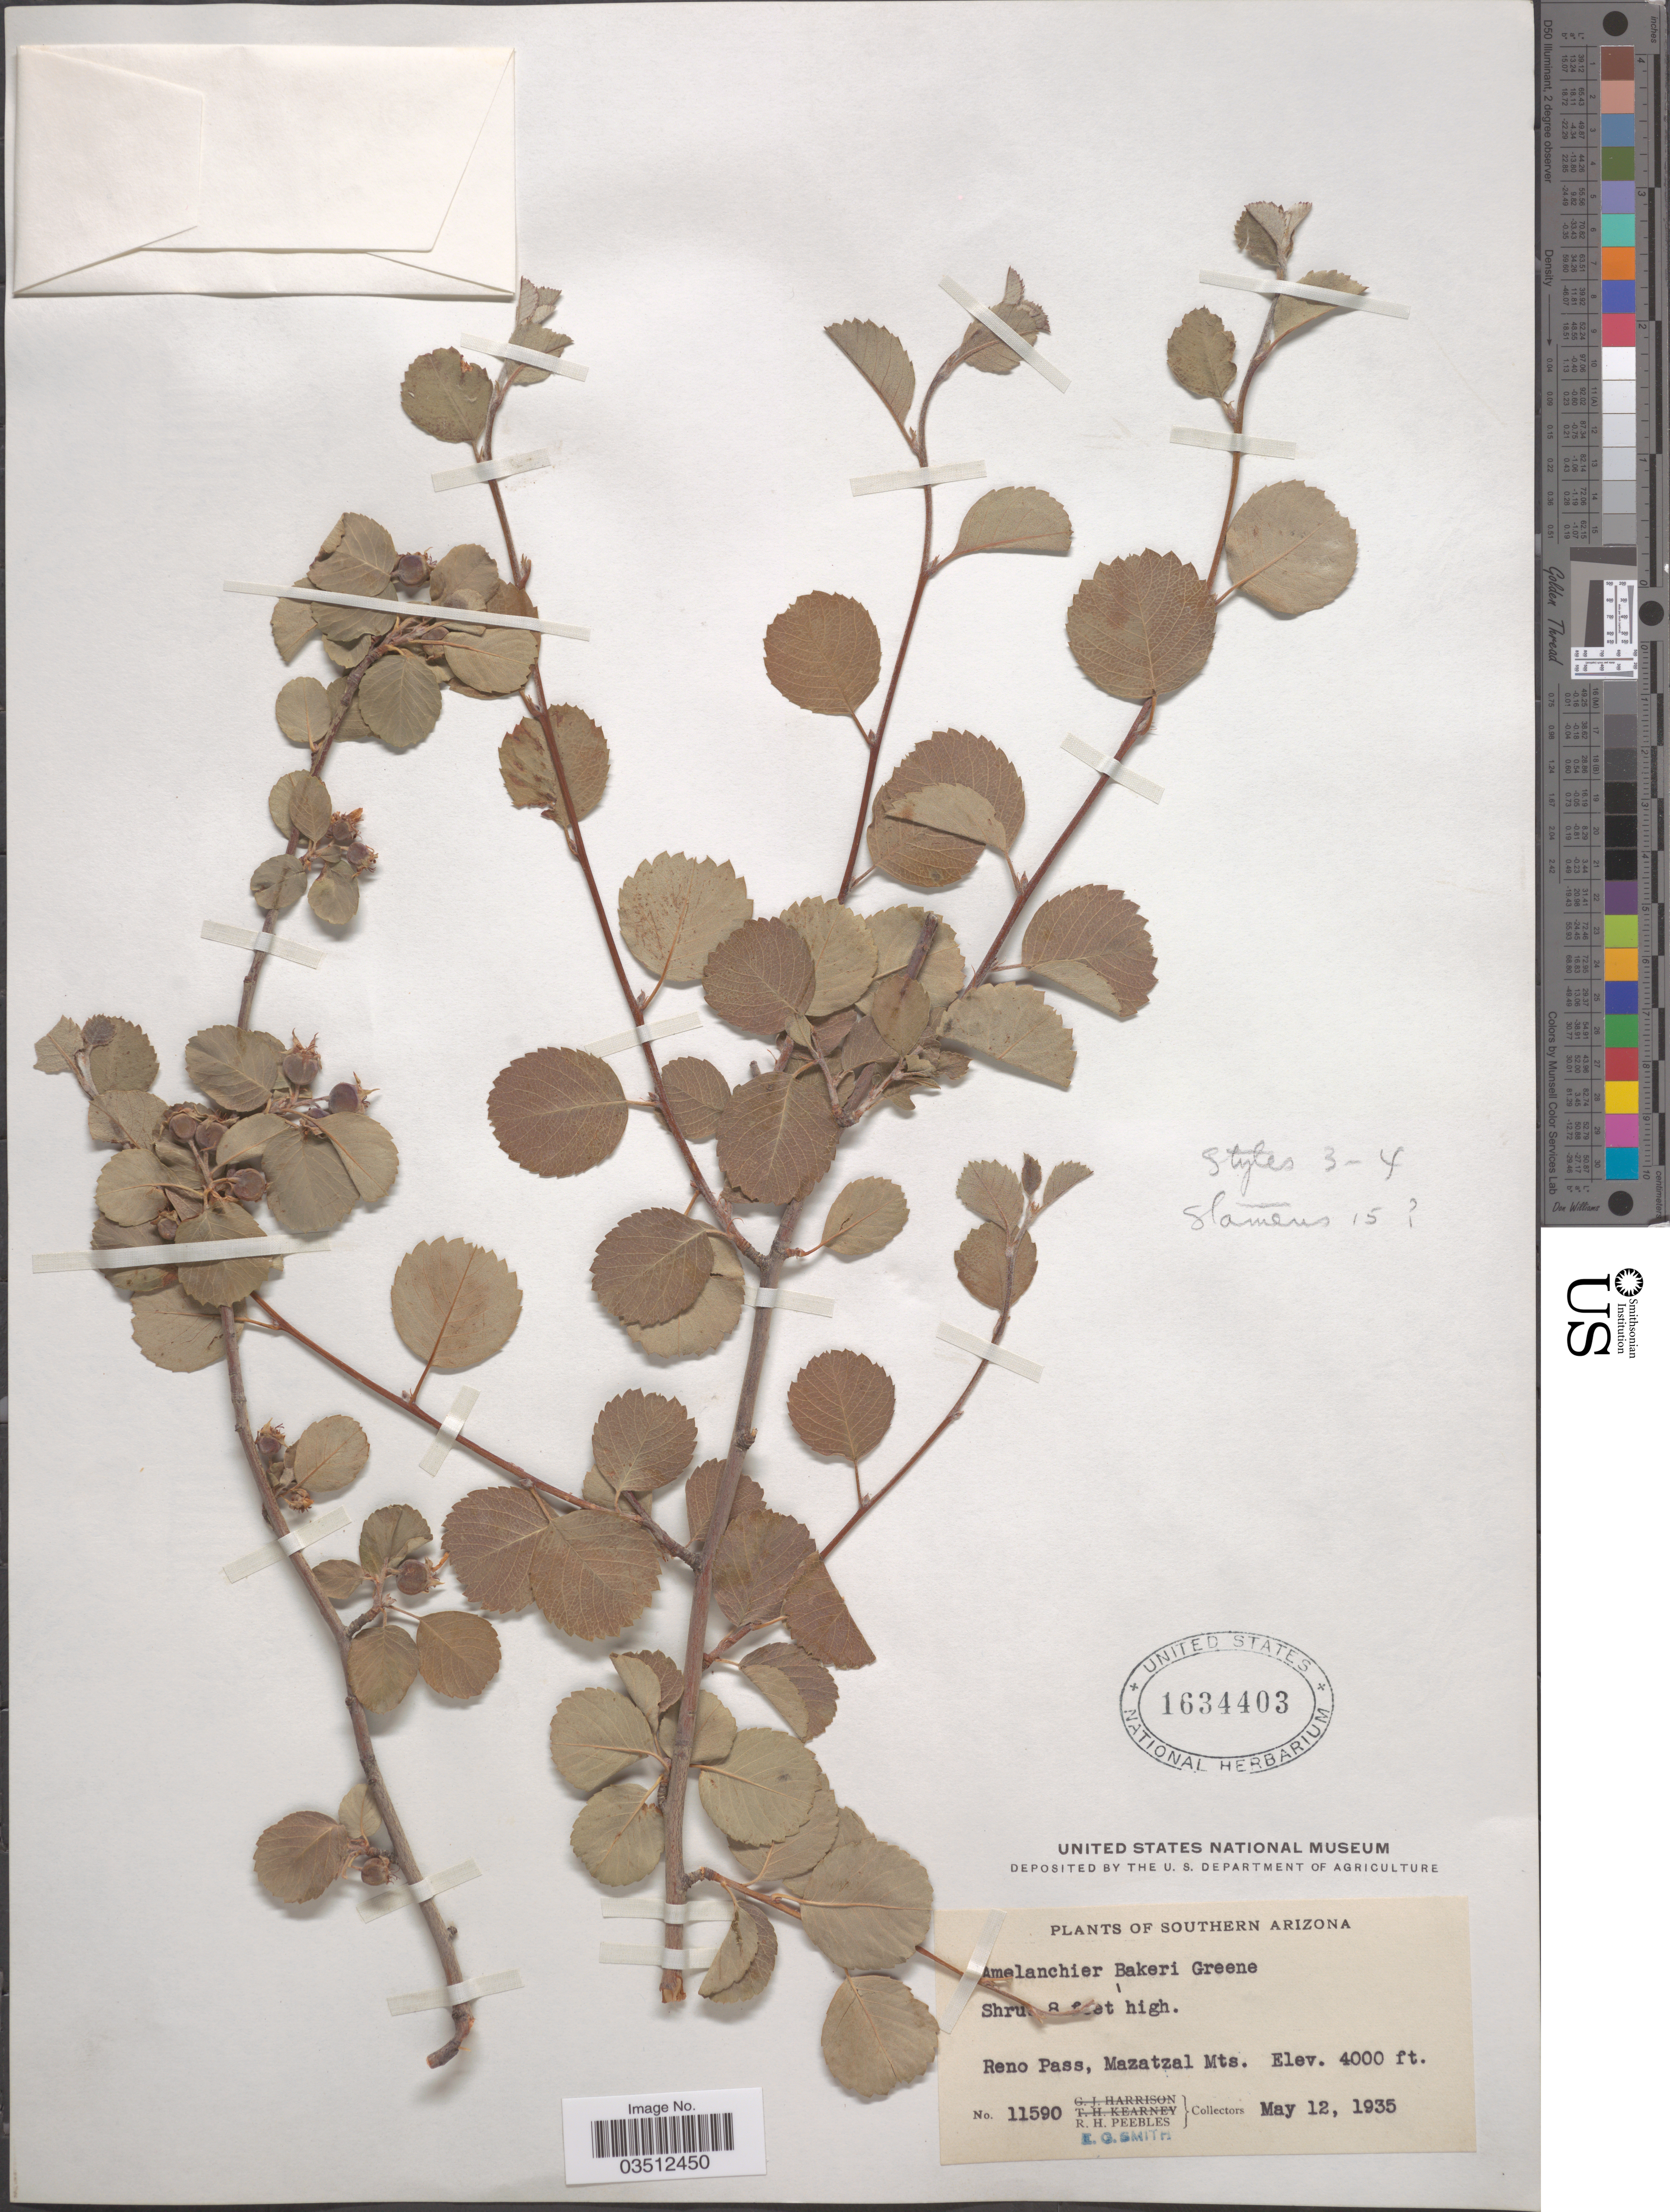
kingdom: Plantae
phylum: Tracheophyta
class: Magnoliopsida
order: Rosales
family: Rosaceae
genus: Amelanchier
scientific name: Amelanchier oreophila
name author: A. Nelson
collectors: R. H. Peebles & E. G. Smith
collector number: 11590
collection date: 1935-05-12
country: United States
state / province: Arizona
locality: Southern Arizona. Reno Pass, Mazatzal Mts.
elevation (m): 1219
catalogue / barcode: US 1634403